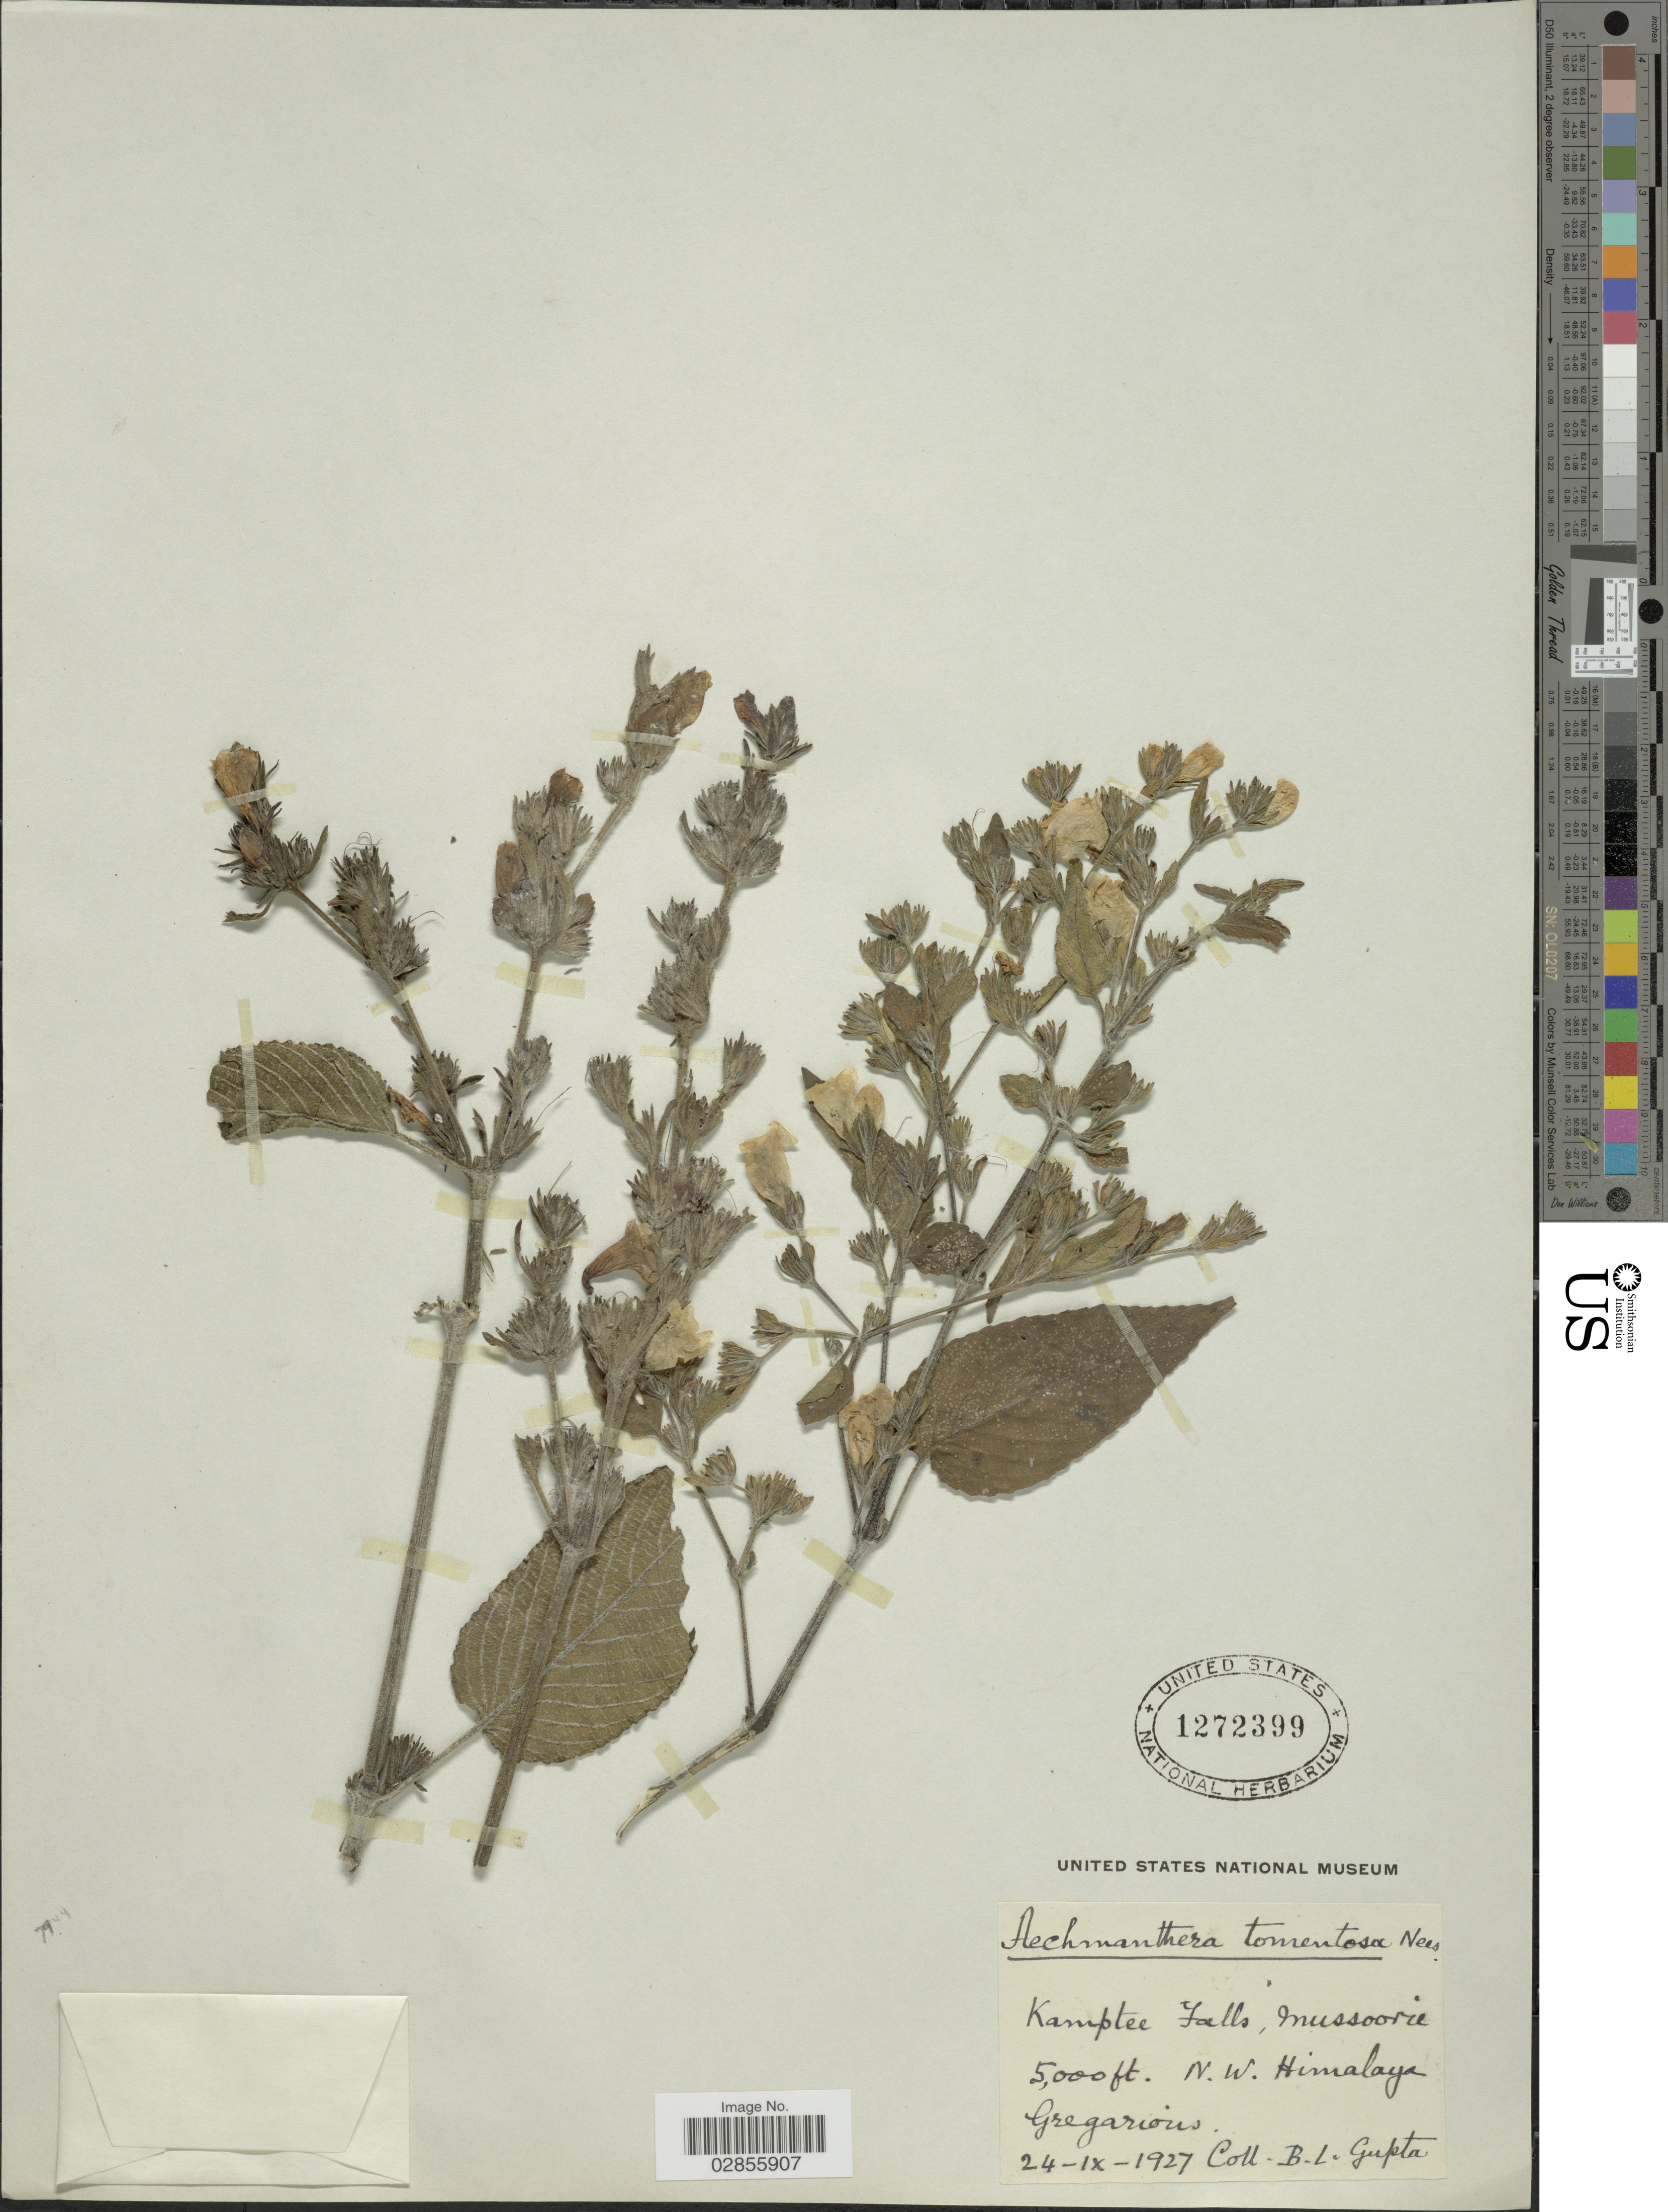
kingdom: Plantae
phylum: Tracheophyta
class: Magnoliopsida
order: Lamiales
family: Acanthaceae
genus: Aechmanthera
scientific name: Aechmanthera tomentosa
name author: Nees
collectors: B. L. Gupta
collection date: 1927-09-24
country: India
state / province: Uttarakhand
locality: Kamptee Falls, Mussoorie. N. W. Himalaya.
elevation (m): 1524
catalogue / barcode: US 1272399